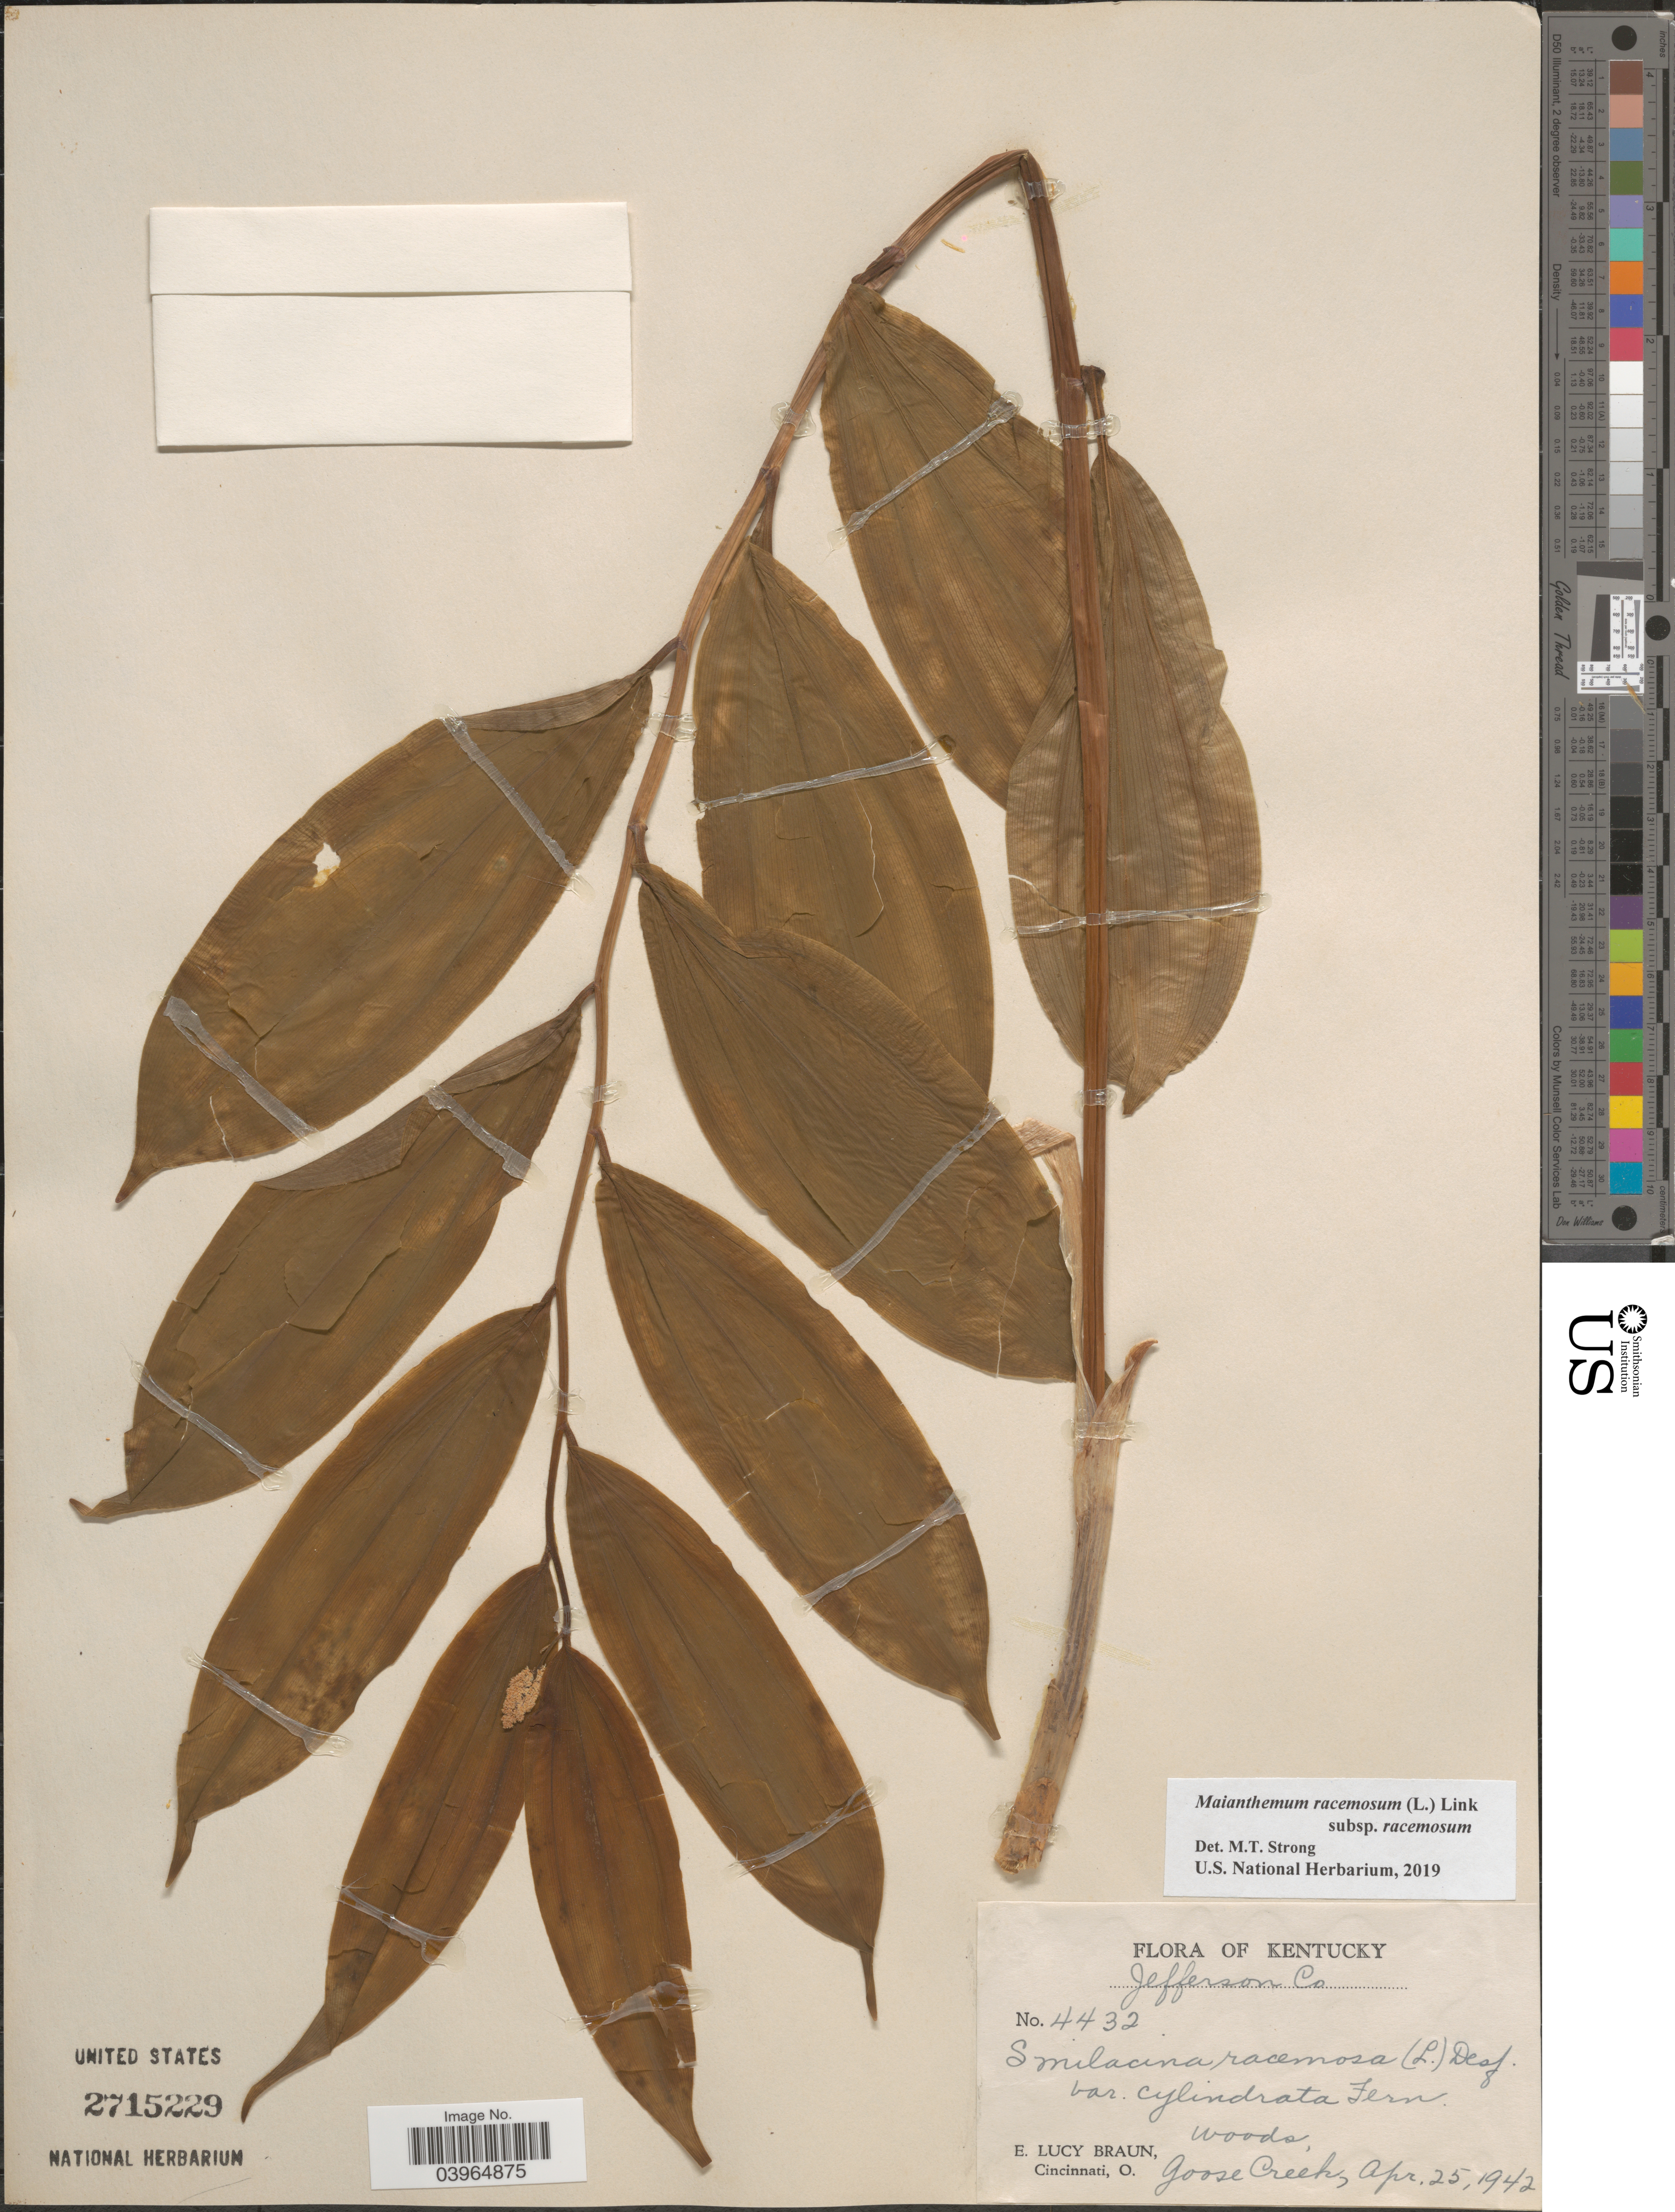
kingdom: Plantae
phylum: Tracheophyta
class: Liliopsida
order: Asparagales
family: Asparagaceae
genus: Maianthemum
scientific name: Maianthemum racemosum subsp. racemosum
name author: (L.) Link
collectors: E. L. Braun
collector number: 4432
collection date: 1942-04-25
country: United States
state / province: Kentucky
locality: Jefferson Co. Goose Creek.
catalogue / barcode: US 2715229